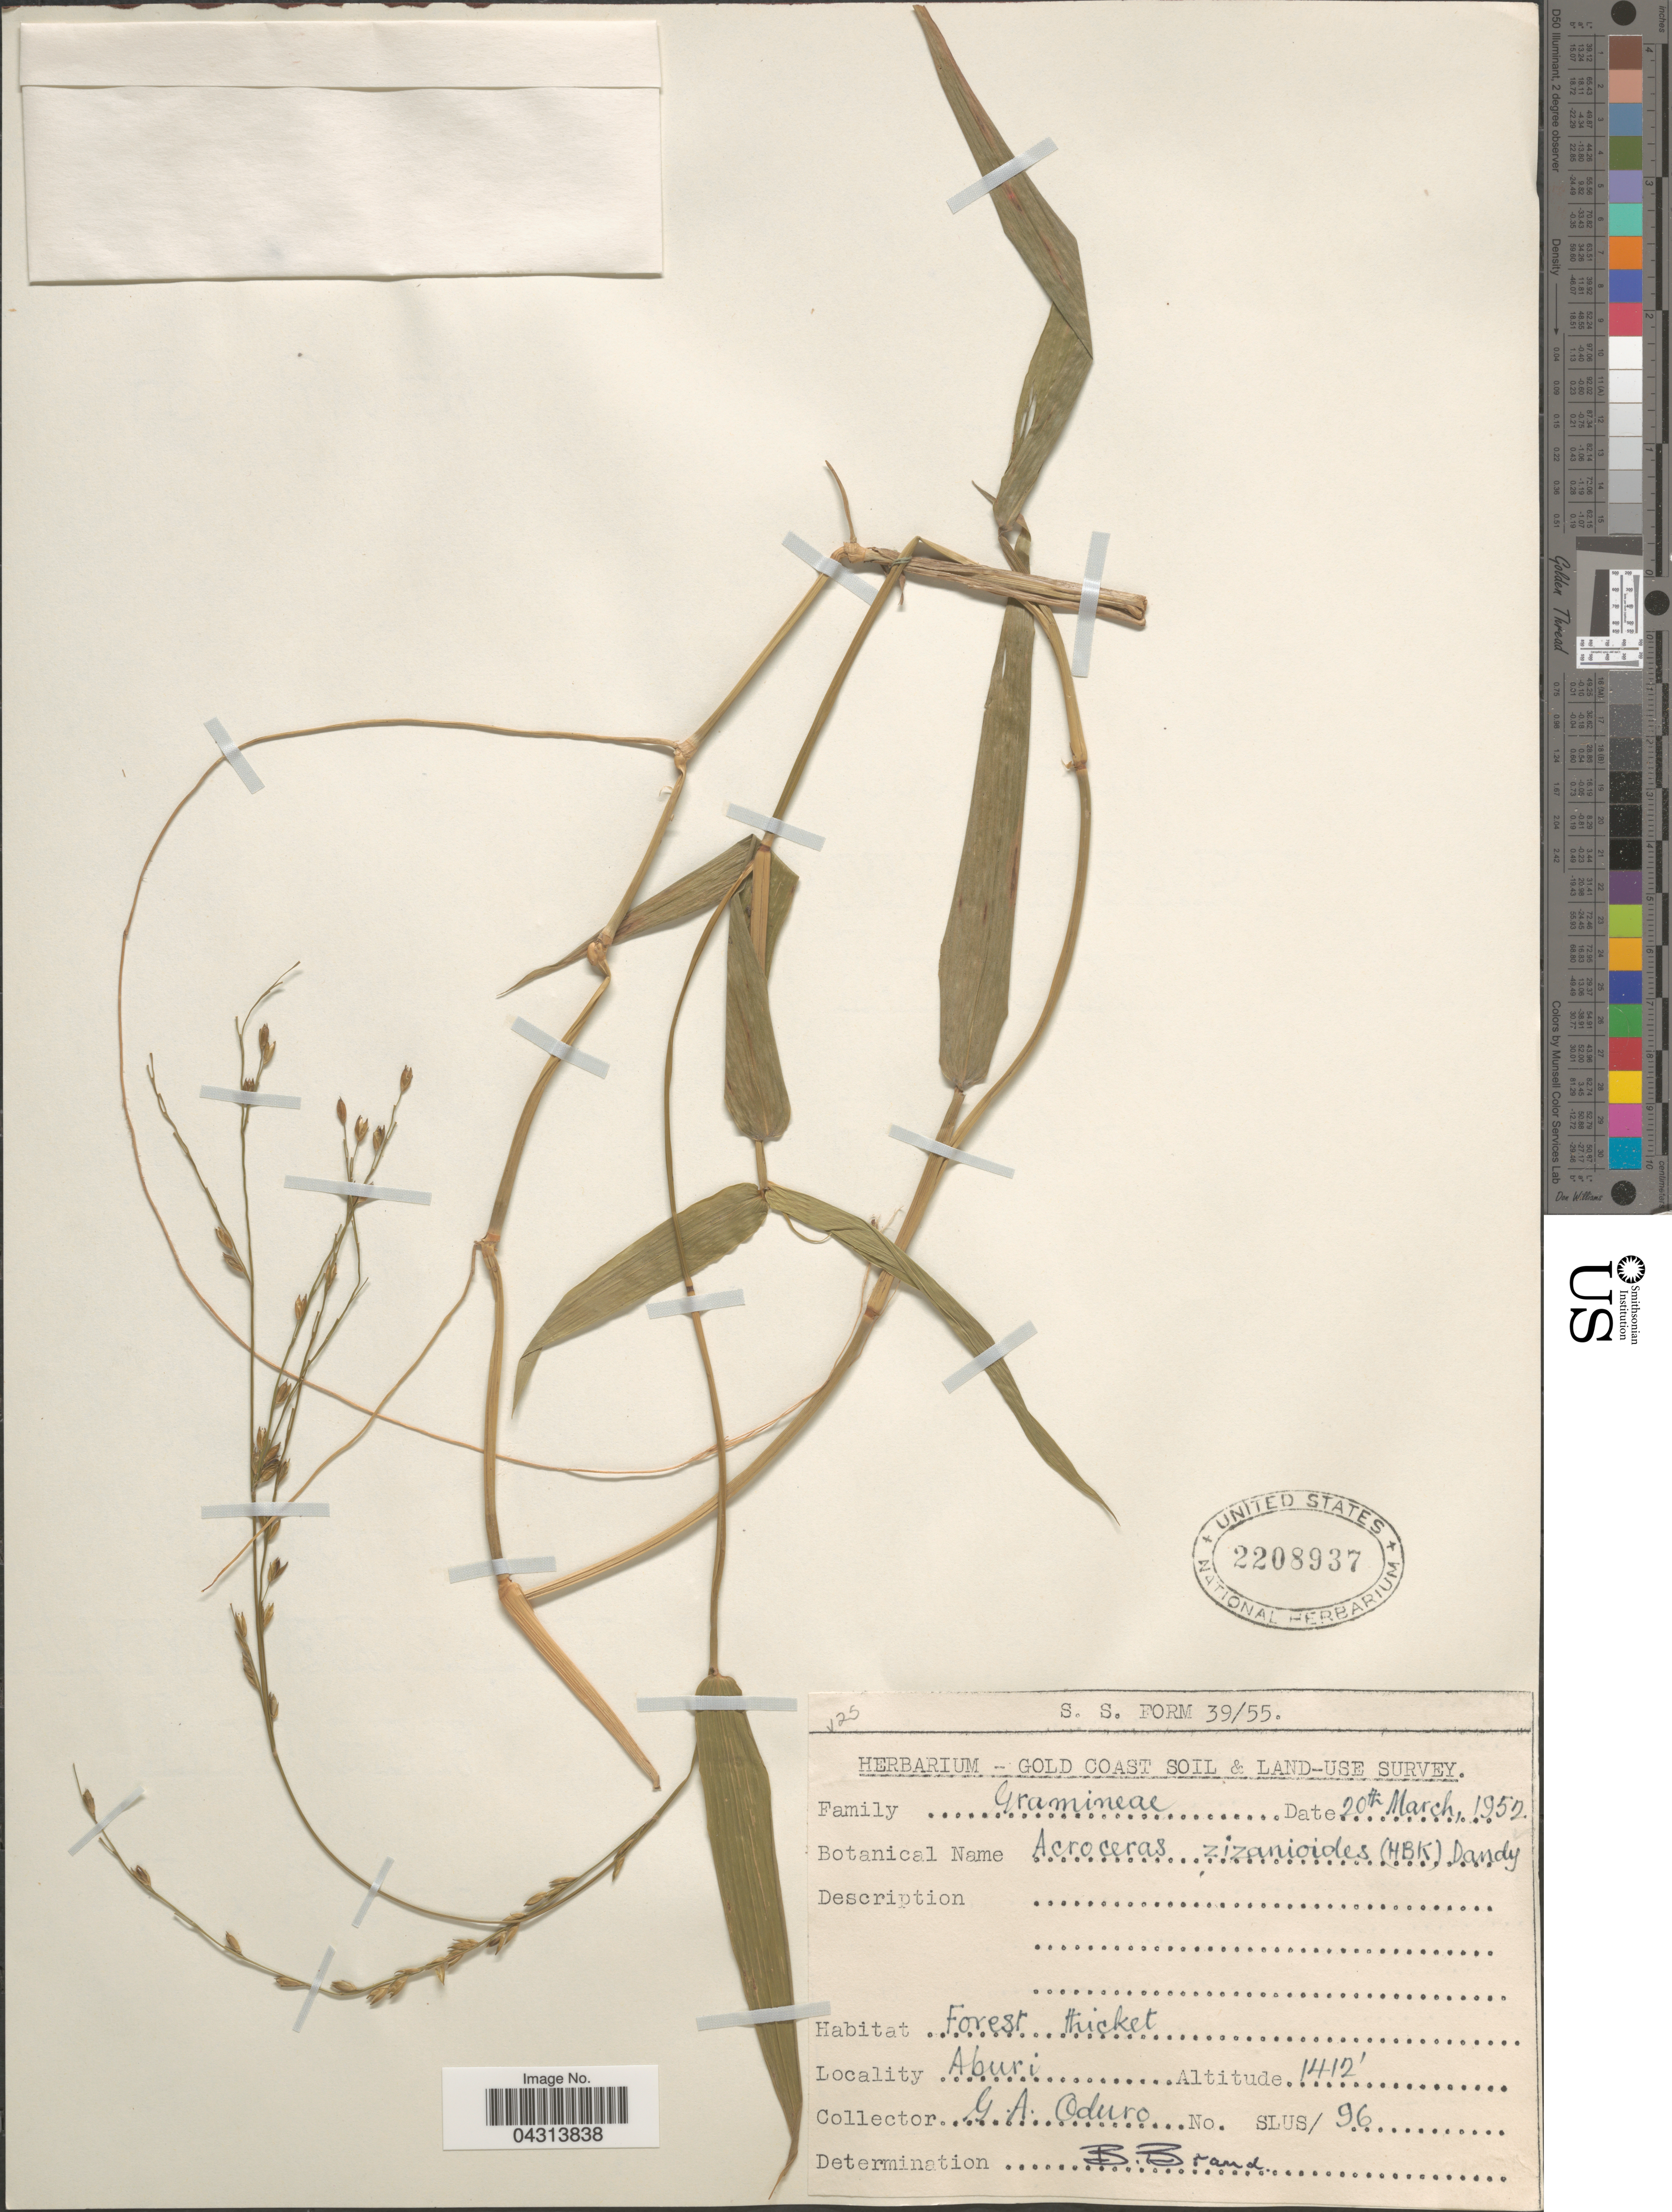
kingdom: Plantae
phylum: Tracheophyta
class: Liliopsida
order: Poales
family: Poaceae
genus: Acroceras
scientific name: Acroceras zizanioides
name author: (Kunth) Dandy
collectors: G. Oduro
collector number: SLUS/96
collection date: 1952-03-20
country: Ghana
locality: Gold Coast Soil & Land-Use Survey. Aburi.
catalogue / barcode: US 2208937